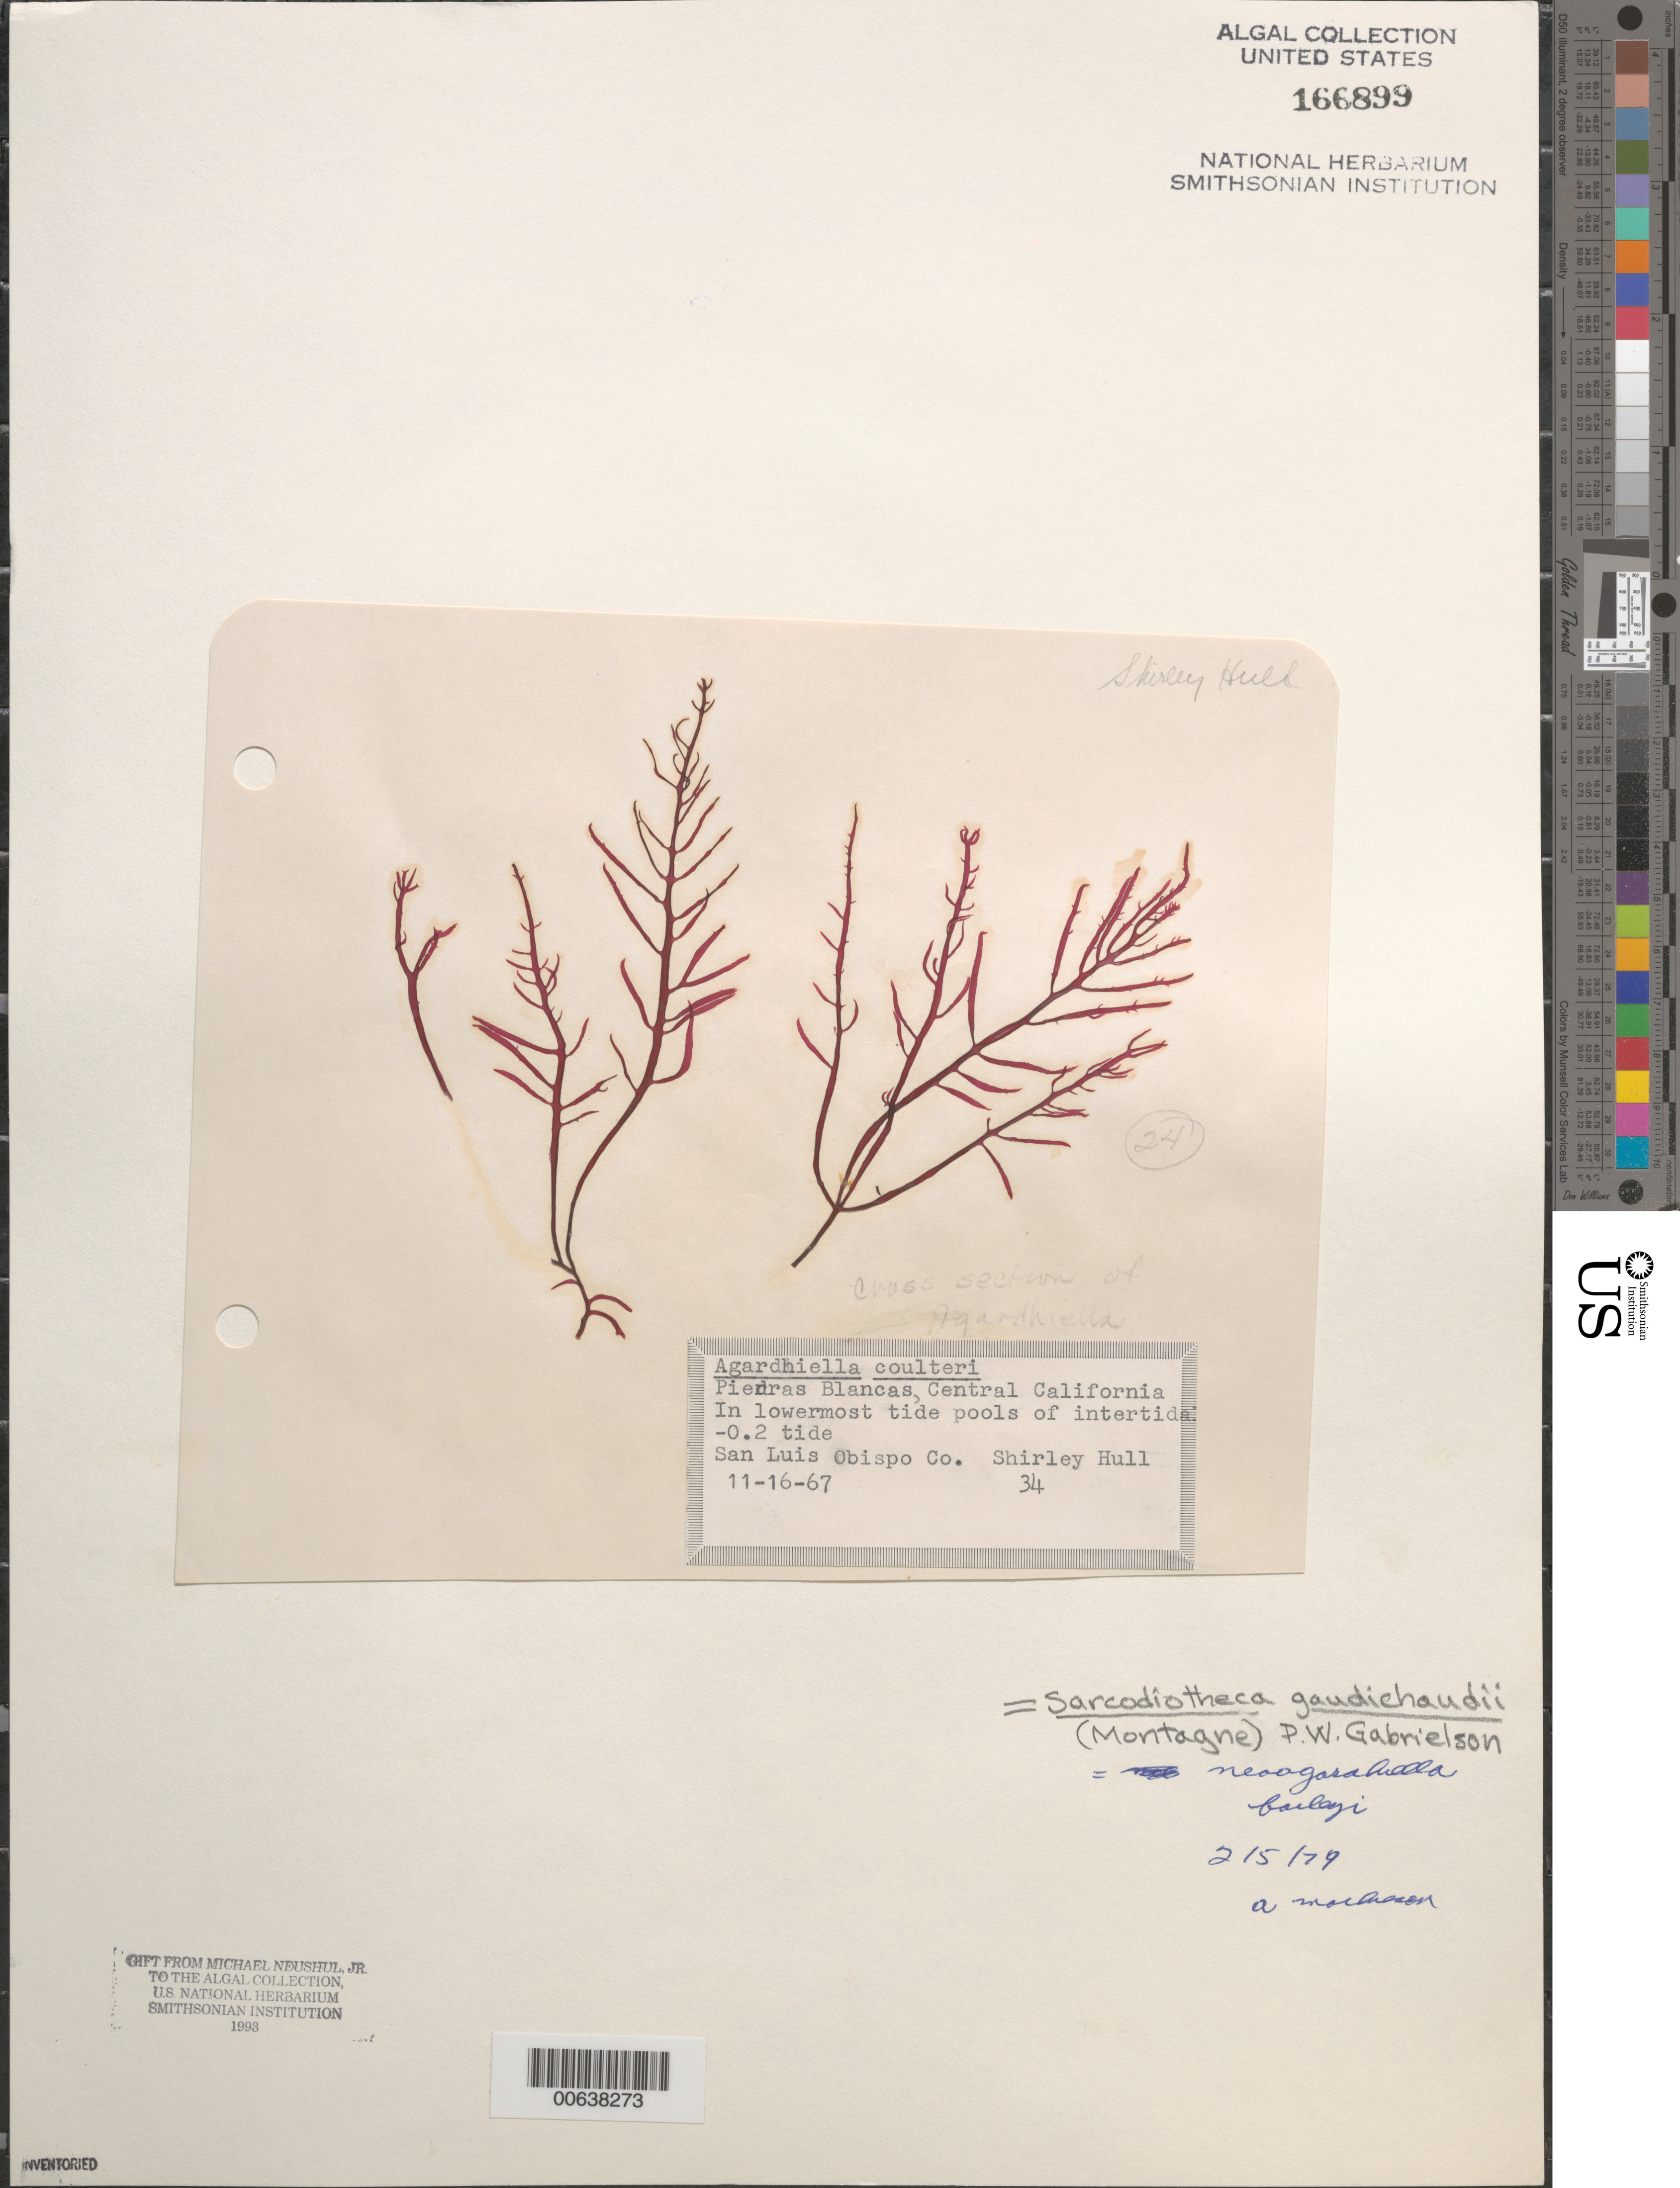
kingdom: Plantae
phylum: Rhodophyta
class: Florideophyceae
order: Gigartinales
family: Solieriaceae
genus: Sarcodiotheca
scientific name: Sarcodiotheca gaudichaudii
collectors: S. Hull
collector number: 34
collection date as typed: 16 Nov 1967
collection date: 1967-11-16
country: United States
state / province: California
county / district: San Luis Obispo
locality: Piedras Blancas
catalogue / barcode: US 166899